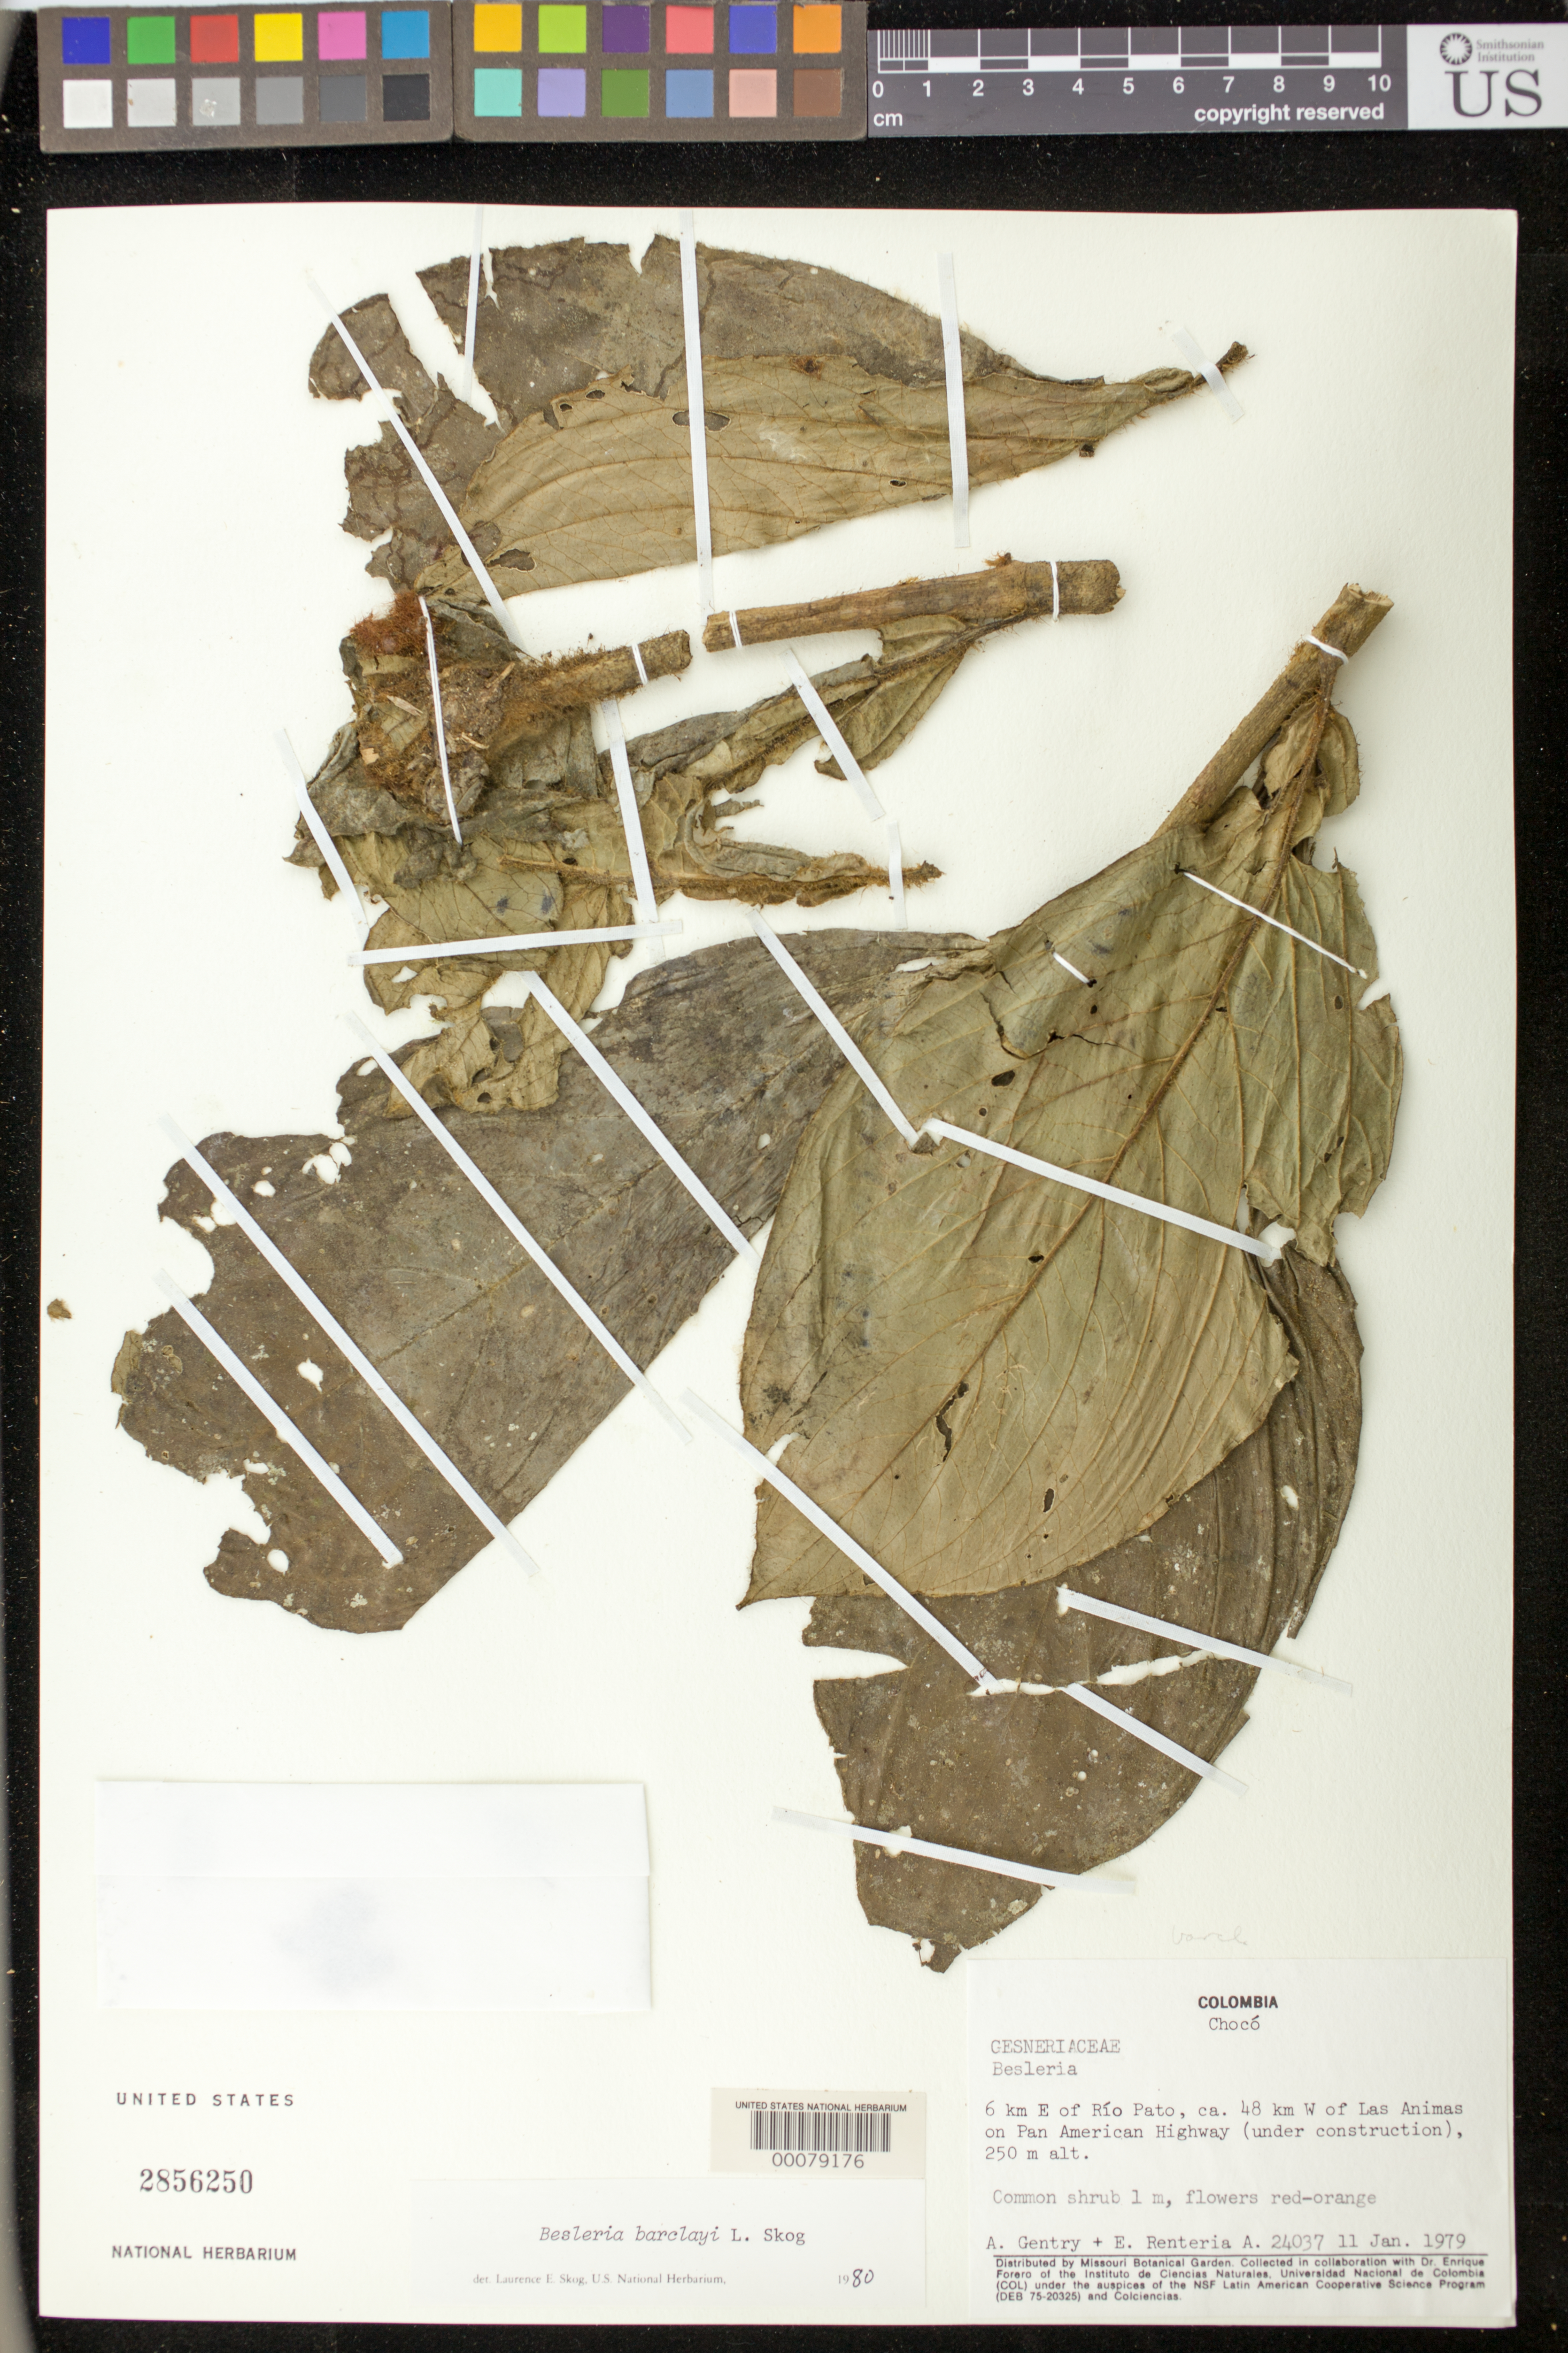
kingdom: Plantae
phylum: Tracheophyta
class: Magnoliopsida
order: Lamiales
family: Gesneriaceae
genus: Besleria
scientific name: Besleria barclayi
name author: L.E. Skog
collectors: A. H. Gentry & E. Renteria A.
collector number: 24037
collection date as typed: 11 Jan 1979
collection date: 1979-01-11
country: Colombia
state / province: Chocó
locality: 6 km E of Rio Pato, about 48 km W of Las Animas on Pan-American highway (under construction)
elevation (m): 250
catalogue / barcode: US 2856250